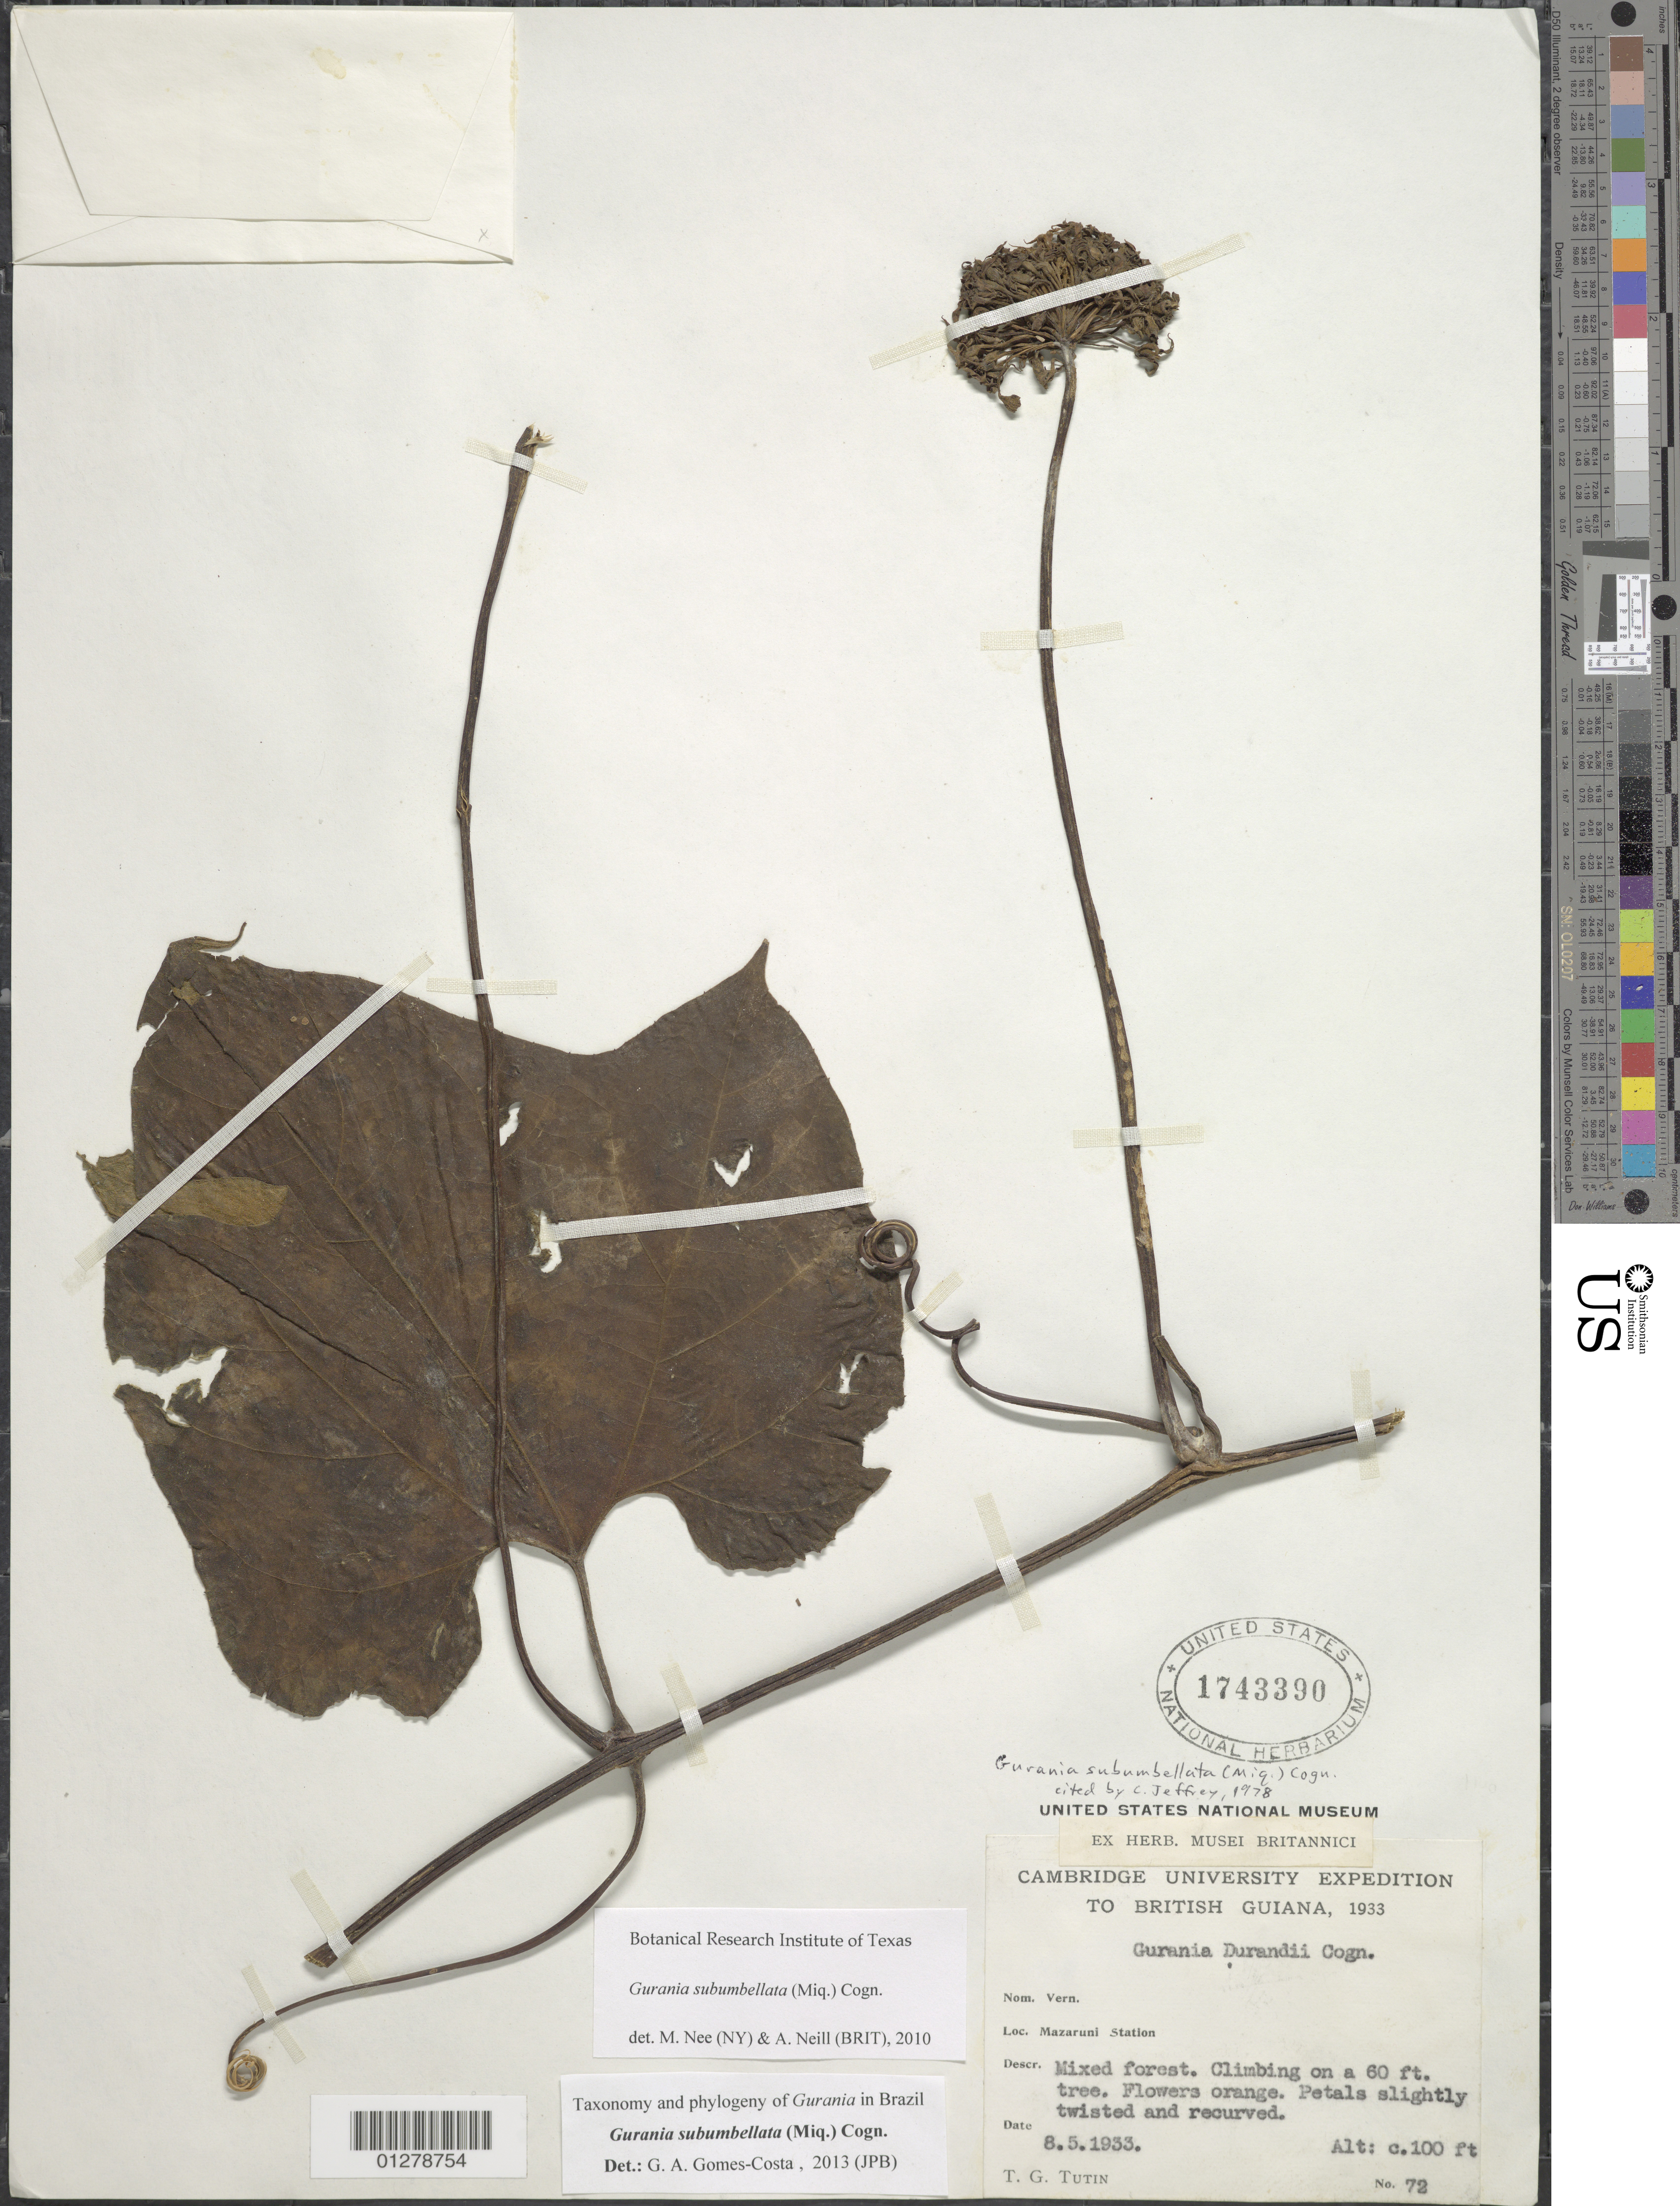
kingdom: Plantae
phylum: Tracheophyta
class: Magnoliopsida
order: Cucurbitales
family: Cucurbitaceae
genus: Gurania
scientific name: Gurania subumbellata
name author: (Miq.) Cogn.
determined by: Gomes-Costa, G. A.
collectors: T. G. Tutin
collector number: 72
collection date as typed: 8-5-1933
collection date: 1933-05-08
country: Guyana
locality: Mazaruni Station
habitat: mixed forest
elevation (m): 30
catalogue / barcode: US 1743390